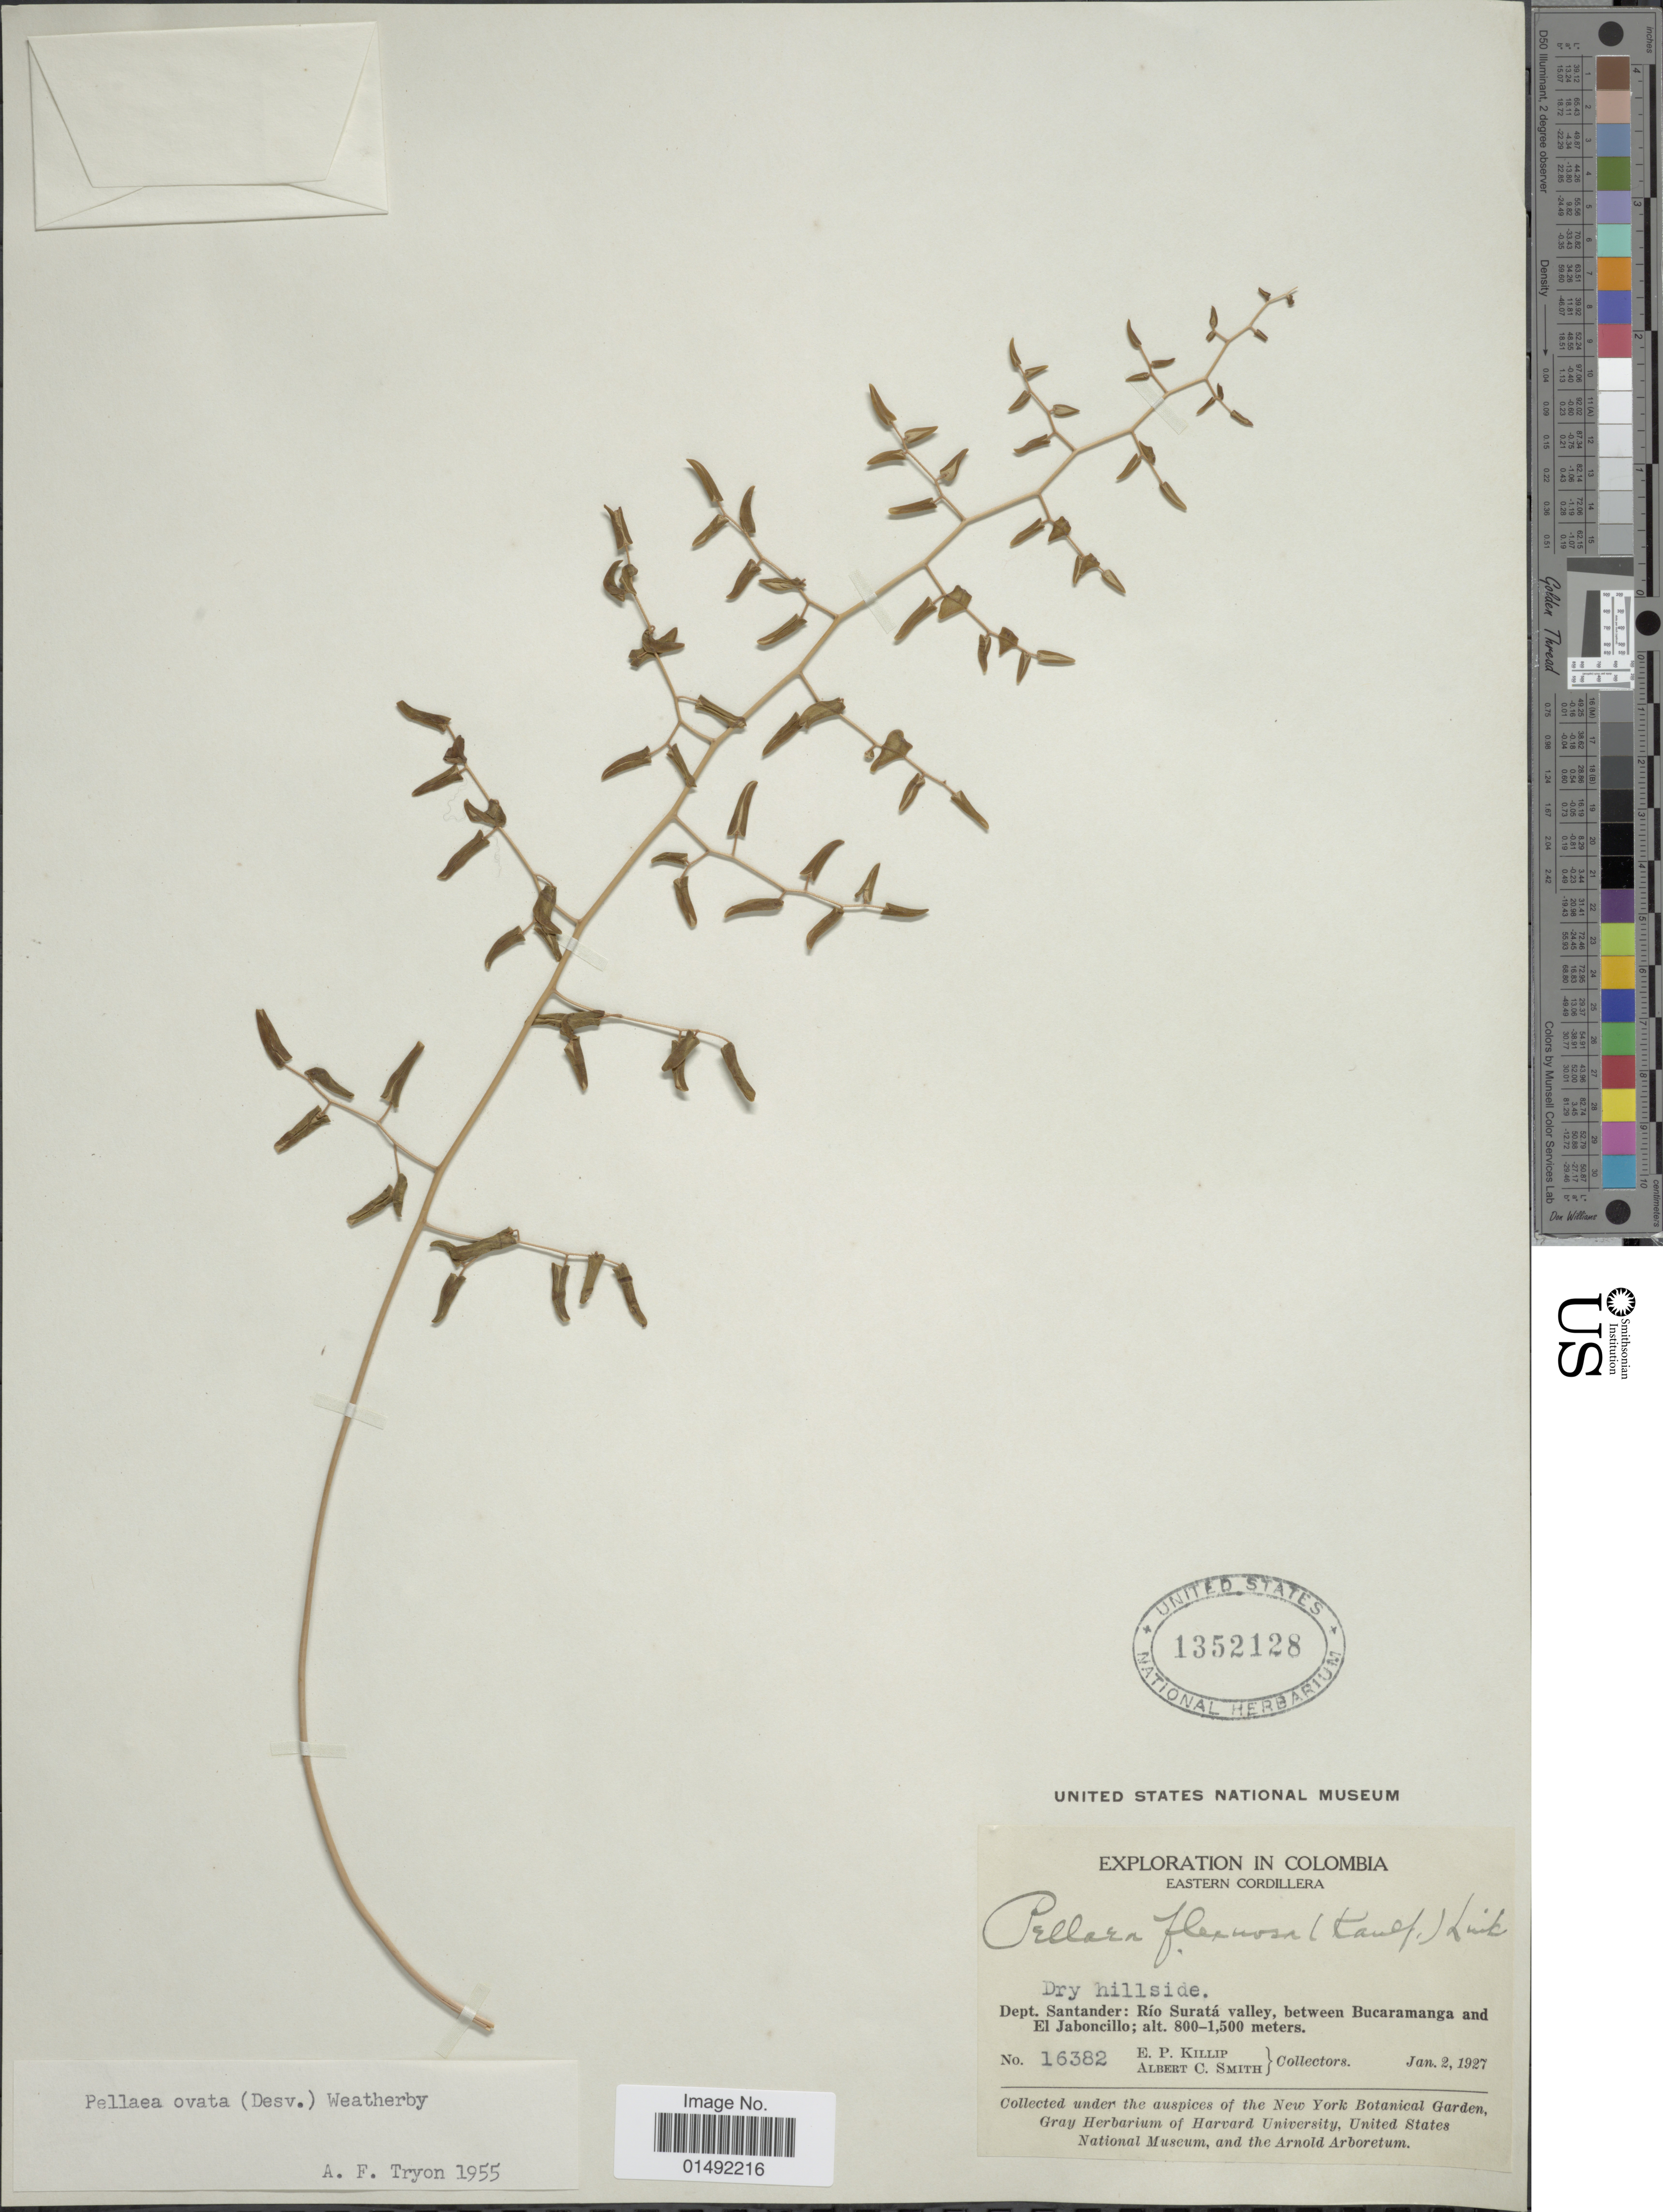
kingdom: Plantae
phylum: Tracheophyta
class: Polypodiopsida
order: Polypodiales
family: Pteridaceae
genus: Pellaea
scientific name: Pellaea ovata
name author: (Desv.) Weath.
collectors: E. P. Killip & A. C. Smith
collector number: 16382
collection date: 1927-01-02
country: Colombia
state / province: Santander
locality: Eastern Cordillera, Dept. Santander: Río Suratá valley, between Bucaramanga and El Jaboncillo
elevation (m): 800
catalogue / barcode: US 1352128